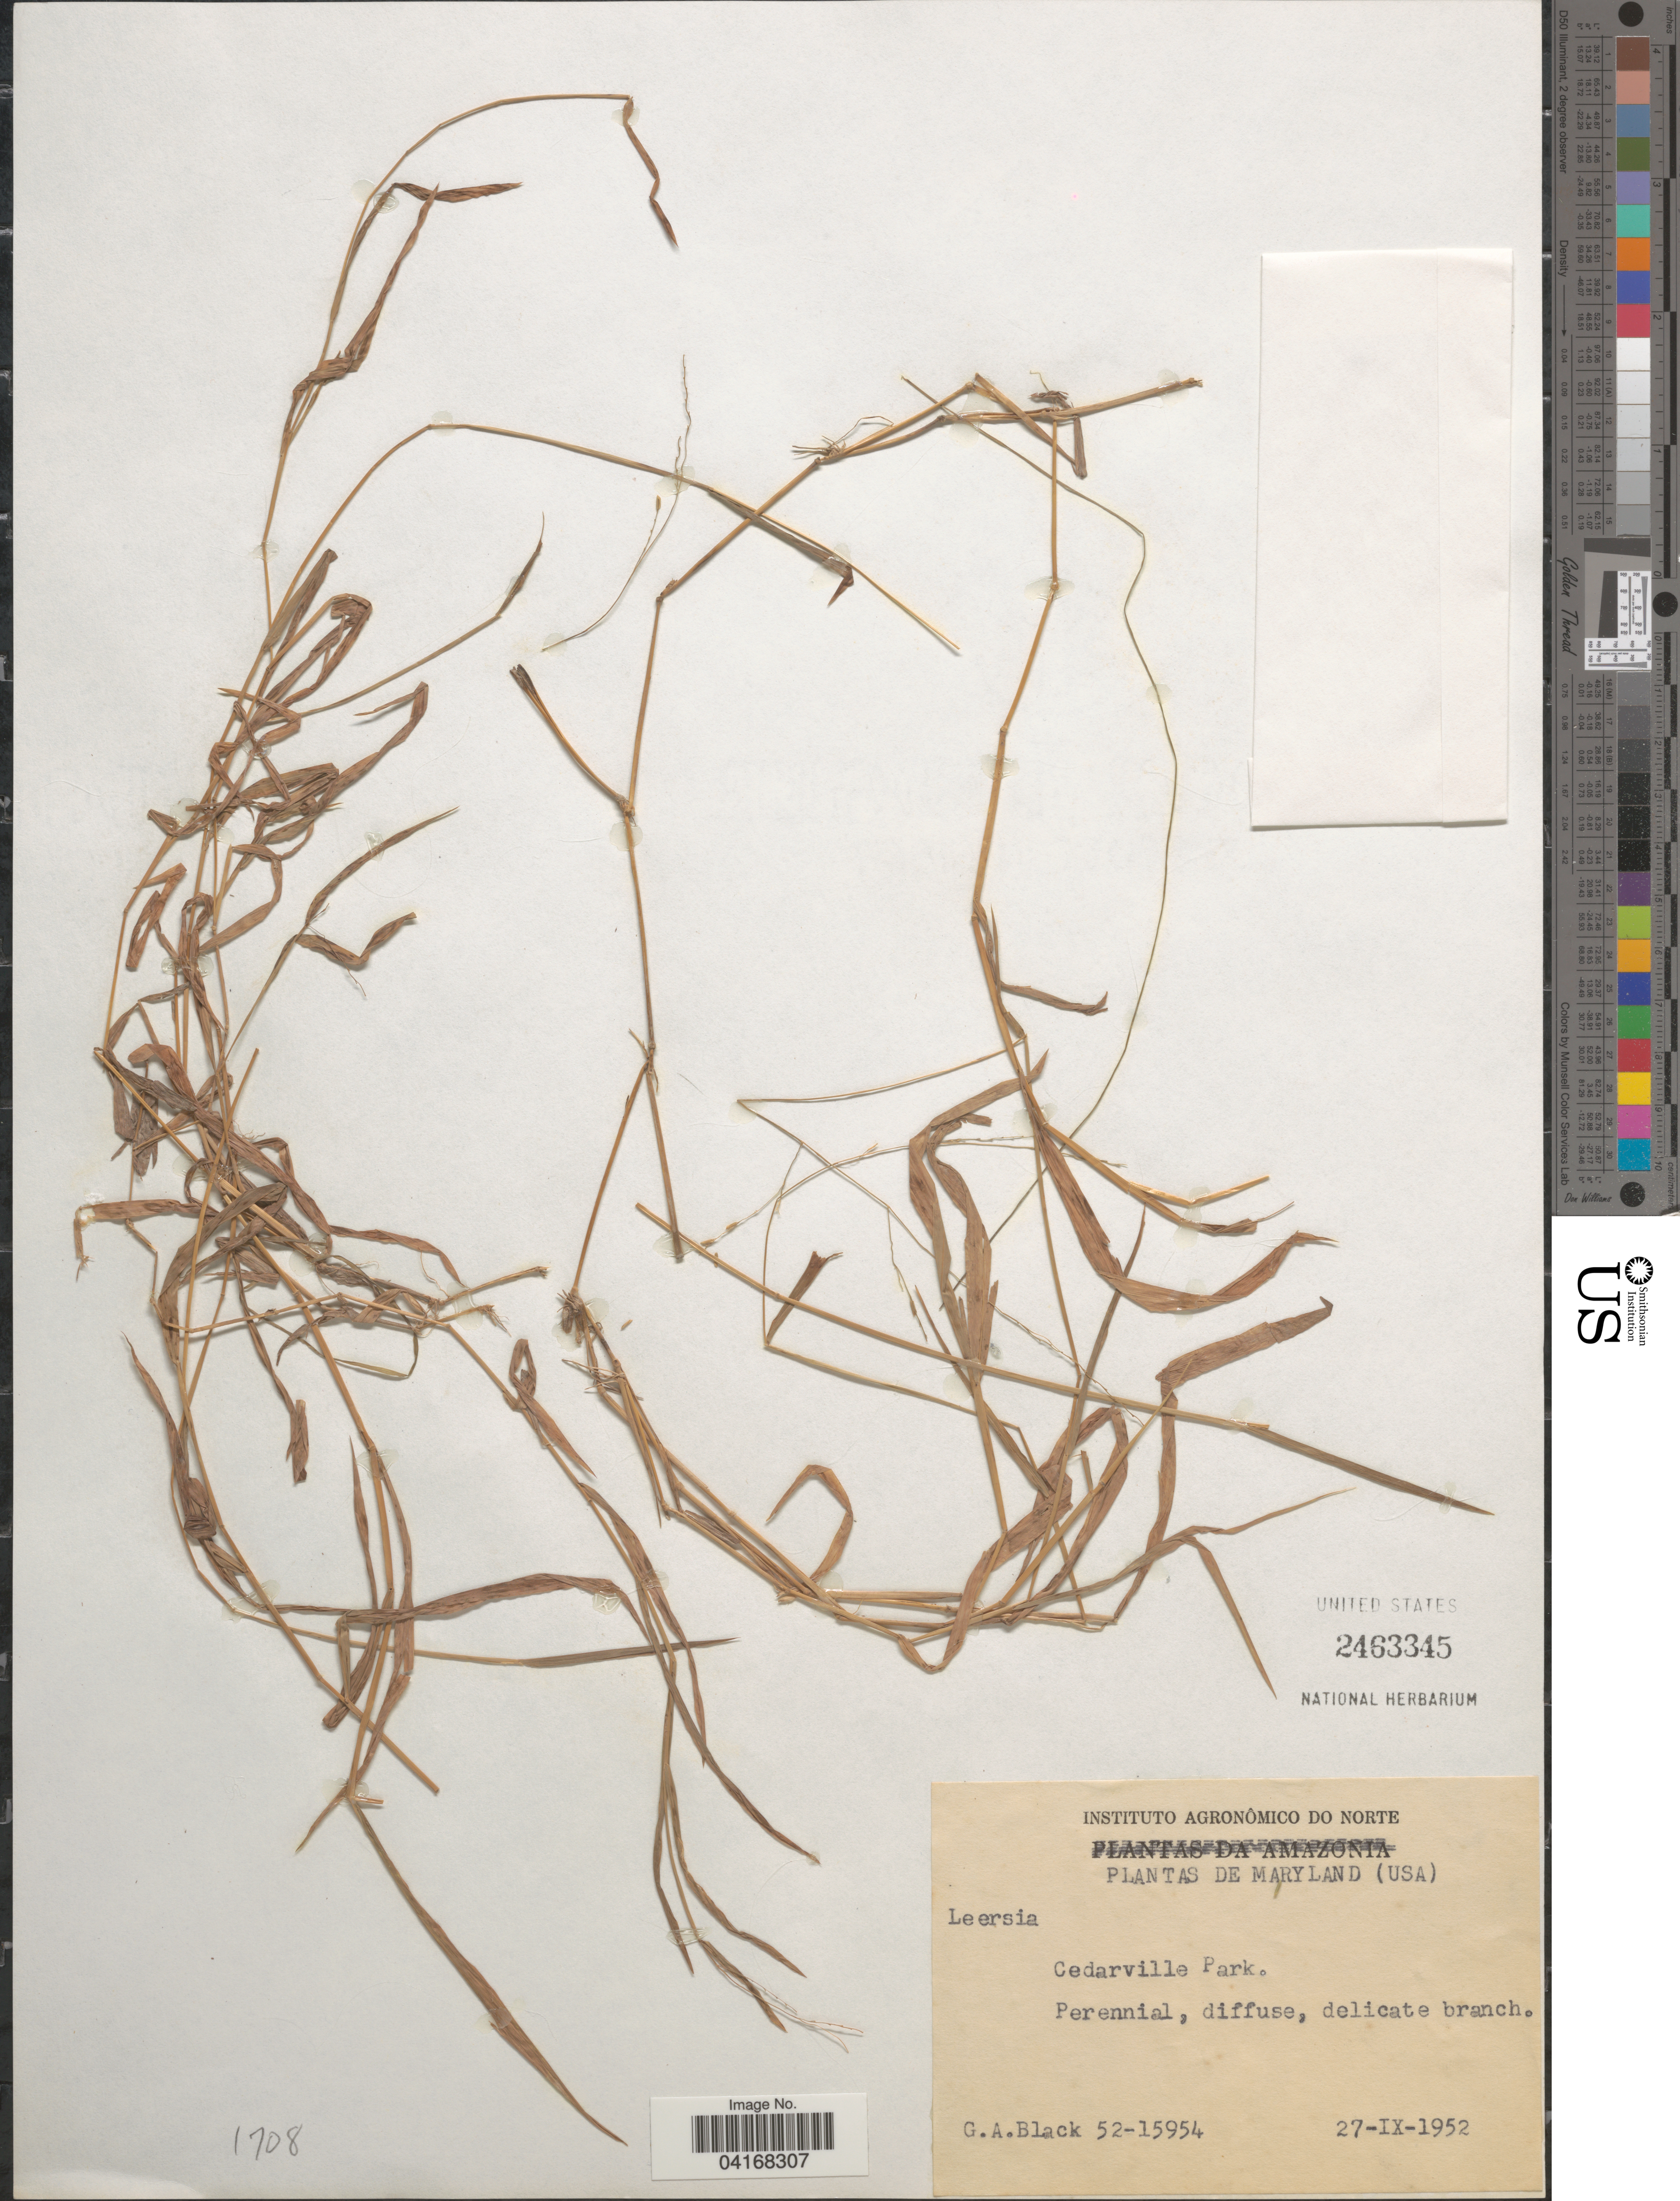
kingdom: Plantae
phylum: Tracheophyta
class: Liliopsida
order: Poales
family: Poaceae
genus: Leersia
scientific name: Leersia sp.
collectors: G. A. Black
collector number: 52-15954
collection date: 1952-09-27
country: United States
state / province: Maryland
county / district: Charles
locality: Cedarville Park.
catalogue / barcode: US 2463345